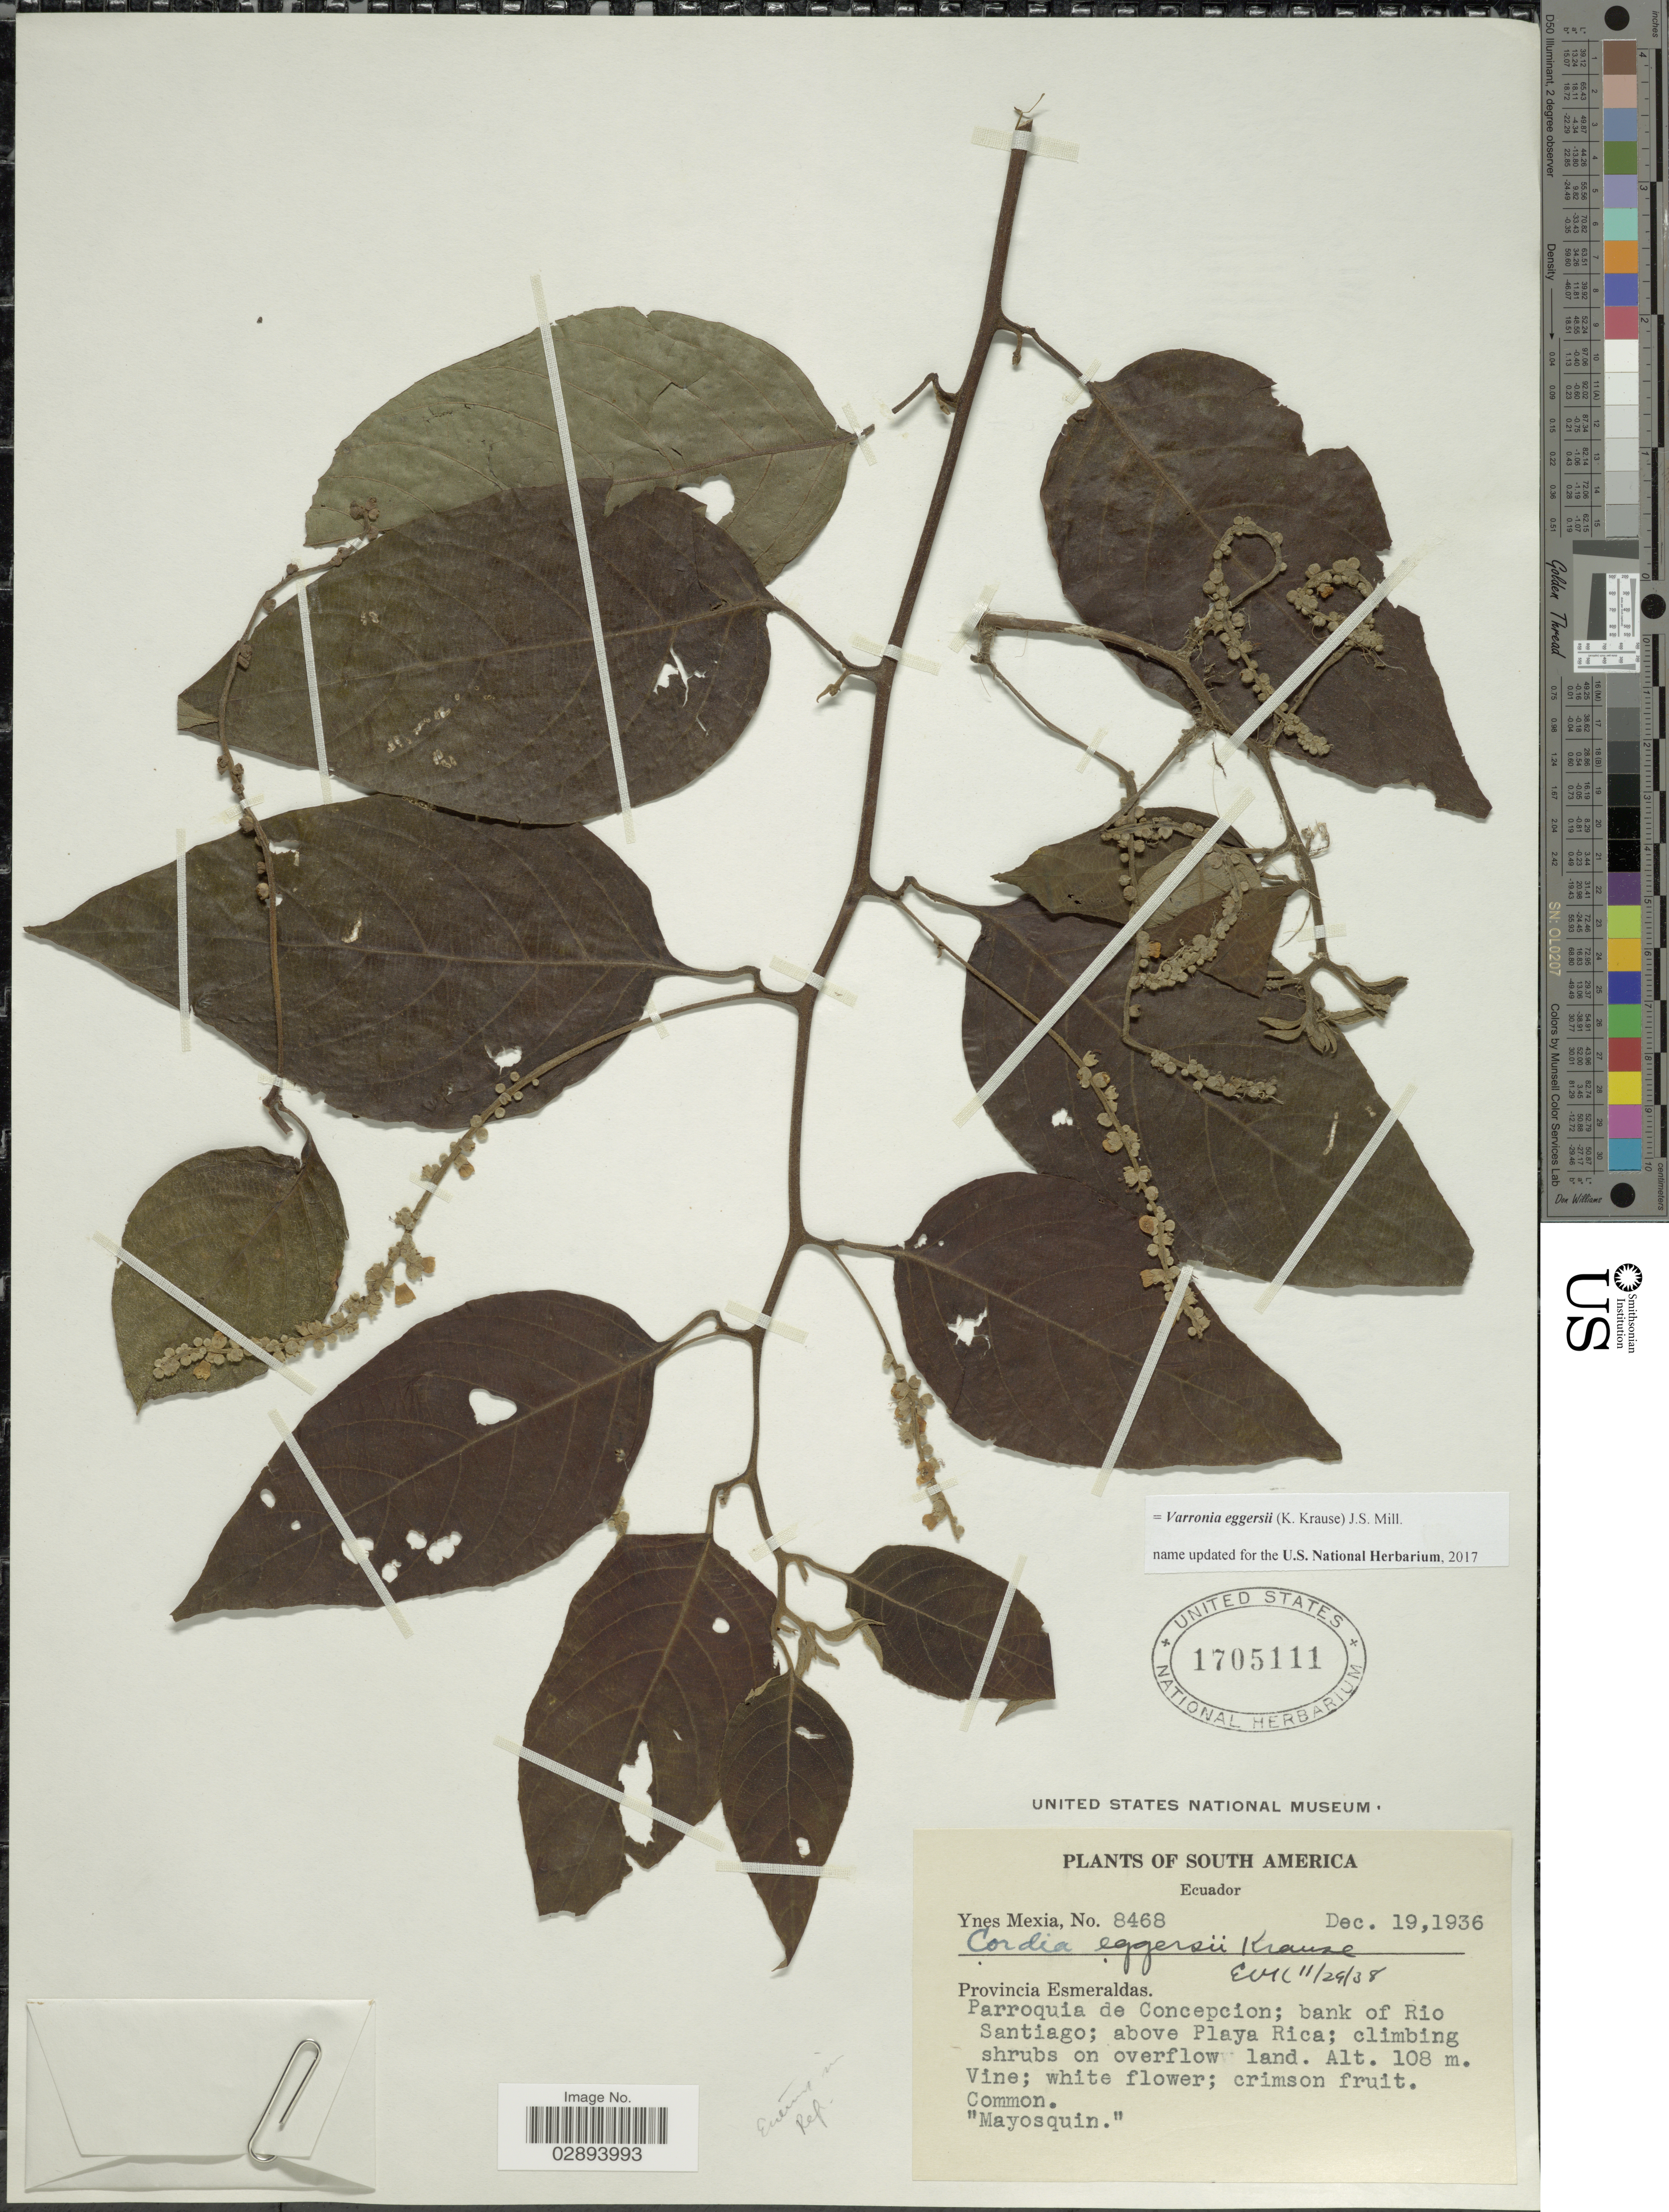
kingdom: Plantae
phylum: Tracheophyta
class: Magnoliopsida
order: Boraginales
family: Cordiaceae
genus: Varronia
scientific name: Varronia eggersii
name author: (K. Krause) J.S. Mill.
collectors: Y. Mexia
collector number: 8468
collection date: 1936-12-19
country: Ecuador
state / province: Esmeraldas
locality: Parroquia de Concepcion, bank of Rio Santiago, above Playa Rica.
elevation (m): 108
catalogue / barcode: US 1705111